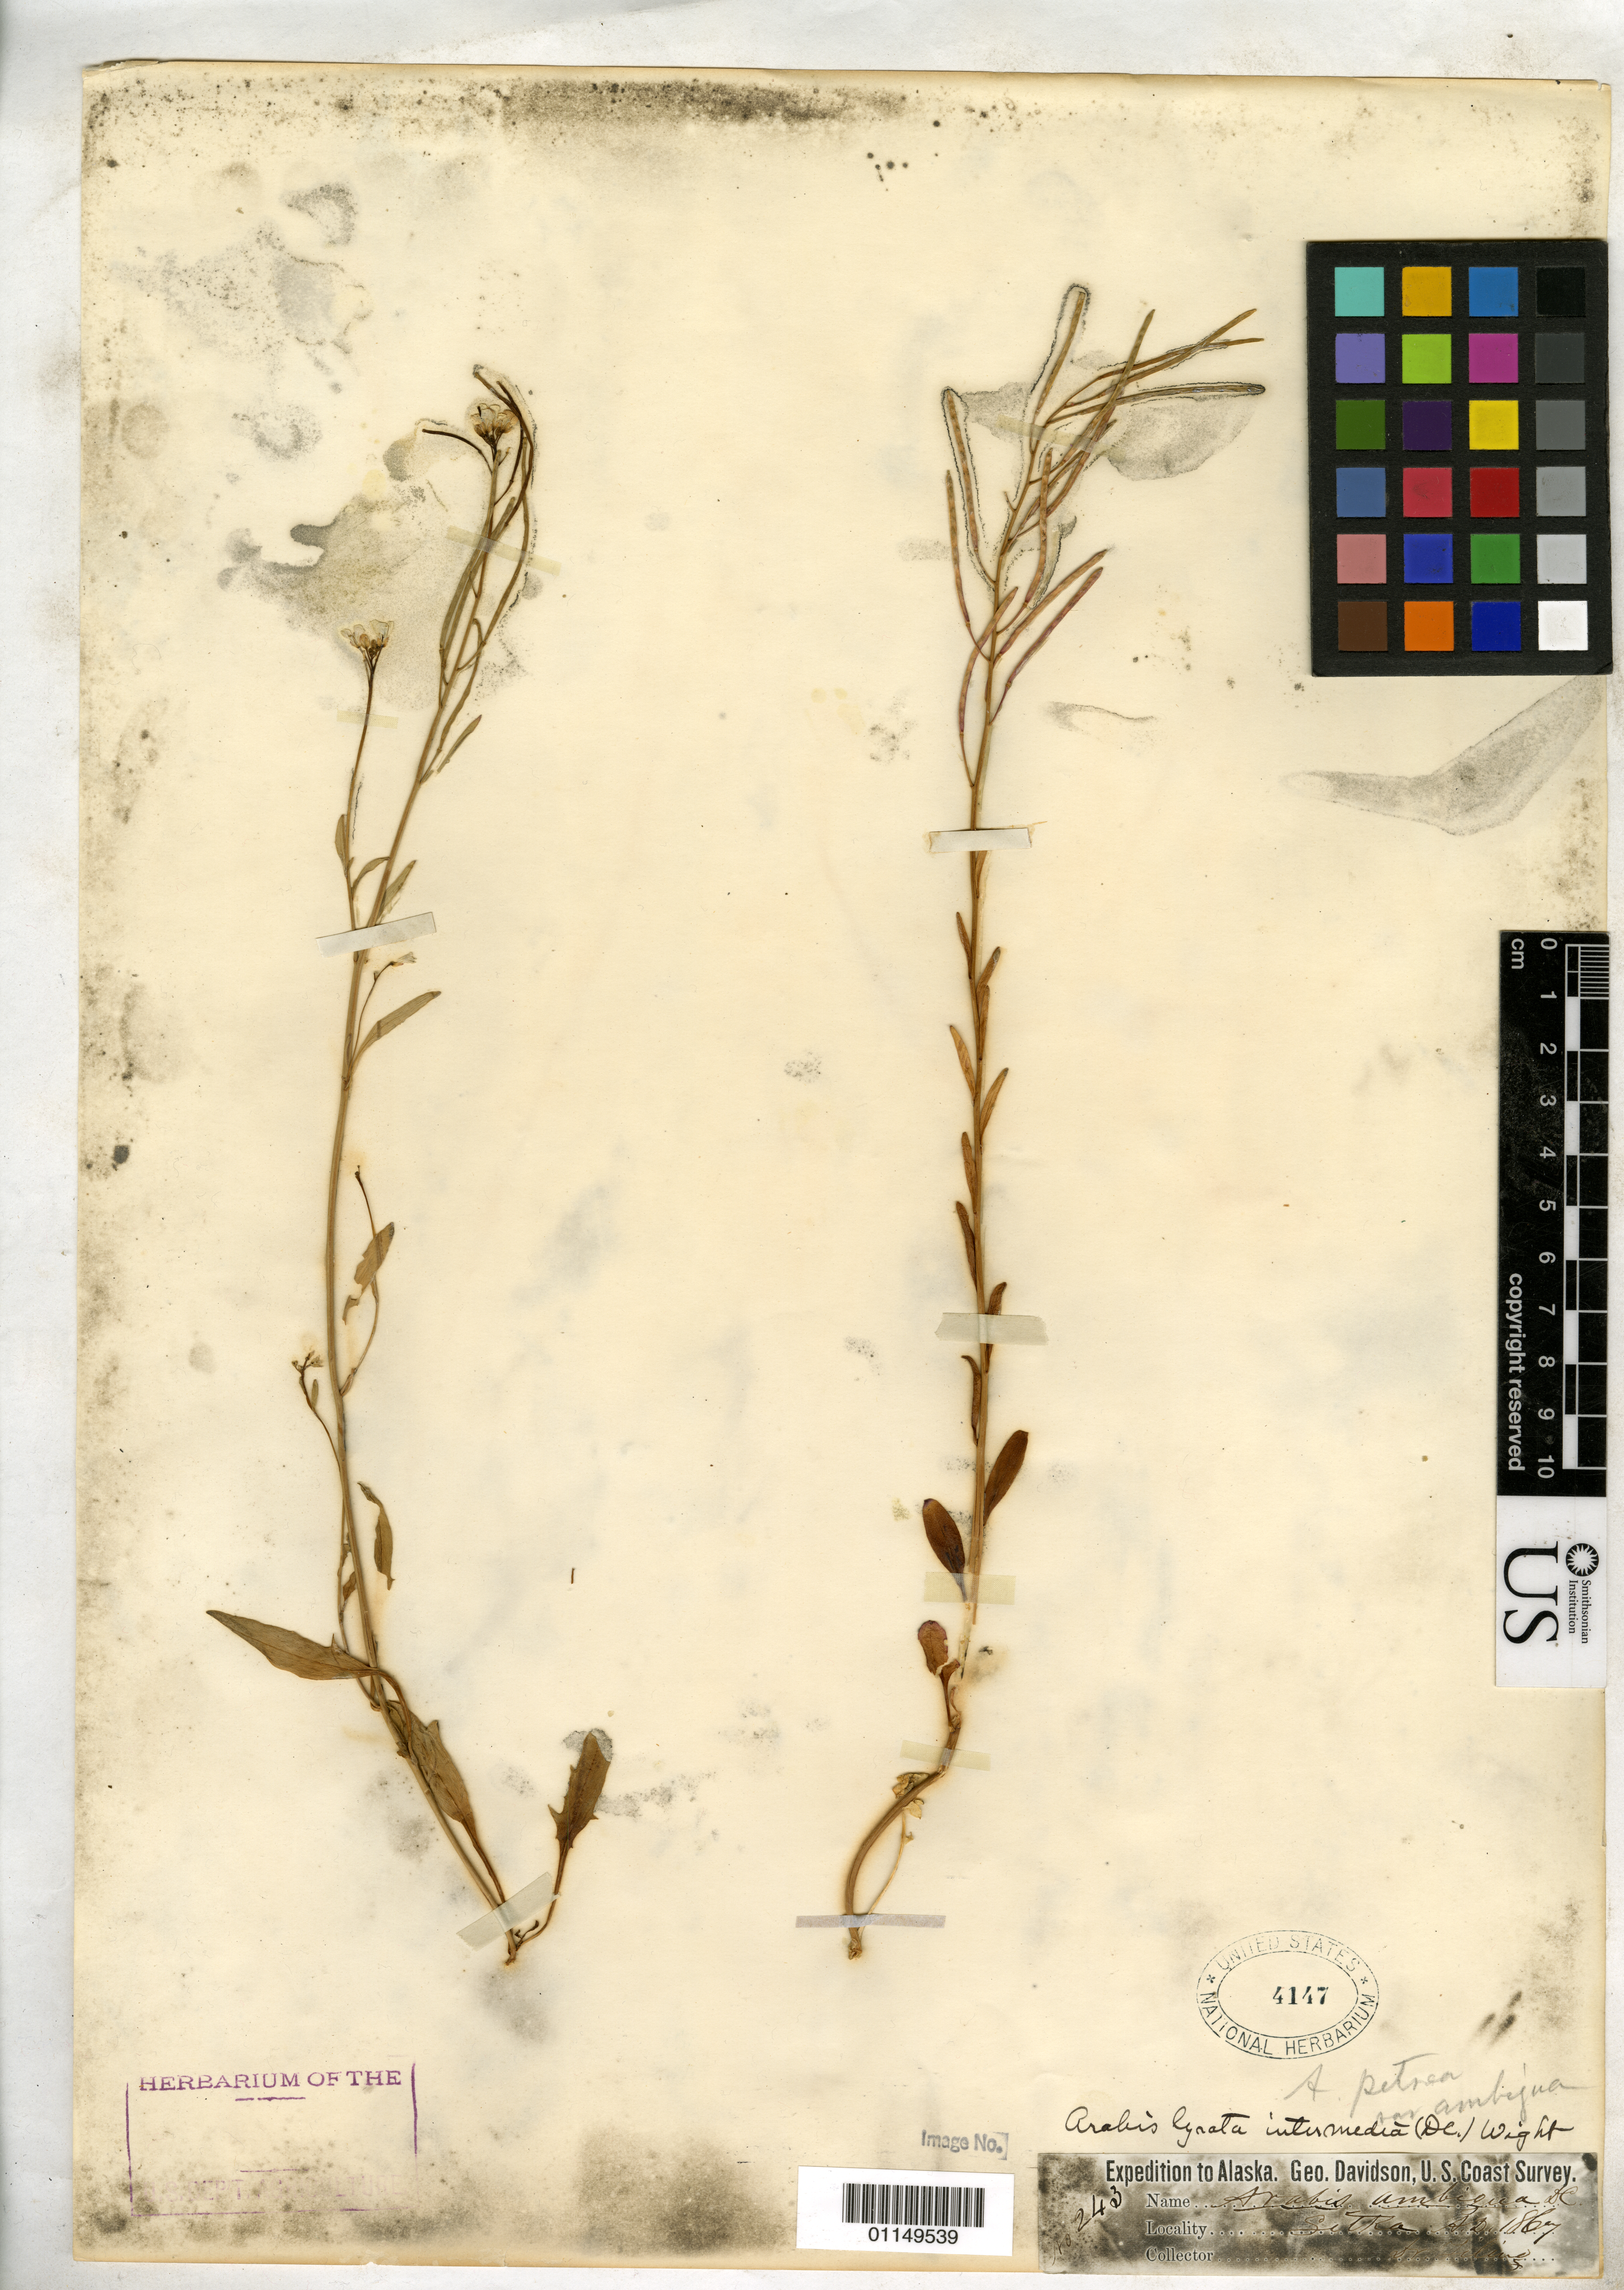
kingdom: Plantae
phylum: Tracheophyta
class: Magnoliopsida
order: Brassicales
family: Brassicaceae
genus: Arabis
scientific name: Arabis lyrata subsp. kamtschatica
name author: Hultén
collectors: H .S. T. Tiling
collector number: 243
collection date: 1867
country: United States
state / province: Alaska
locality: Sitka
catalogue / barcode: US 4147